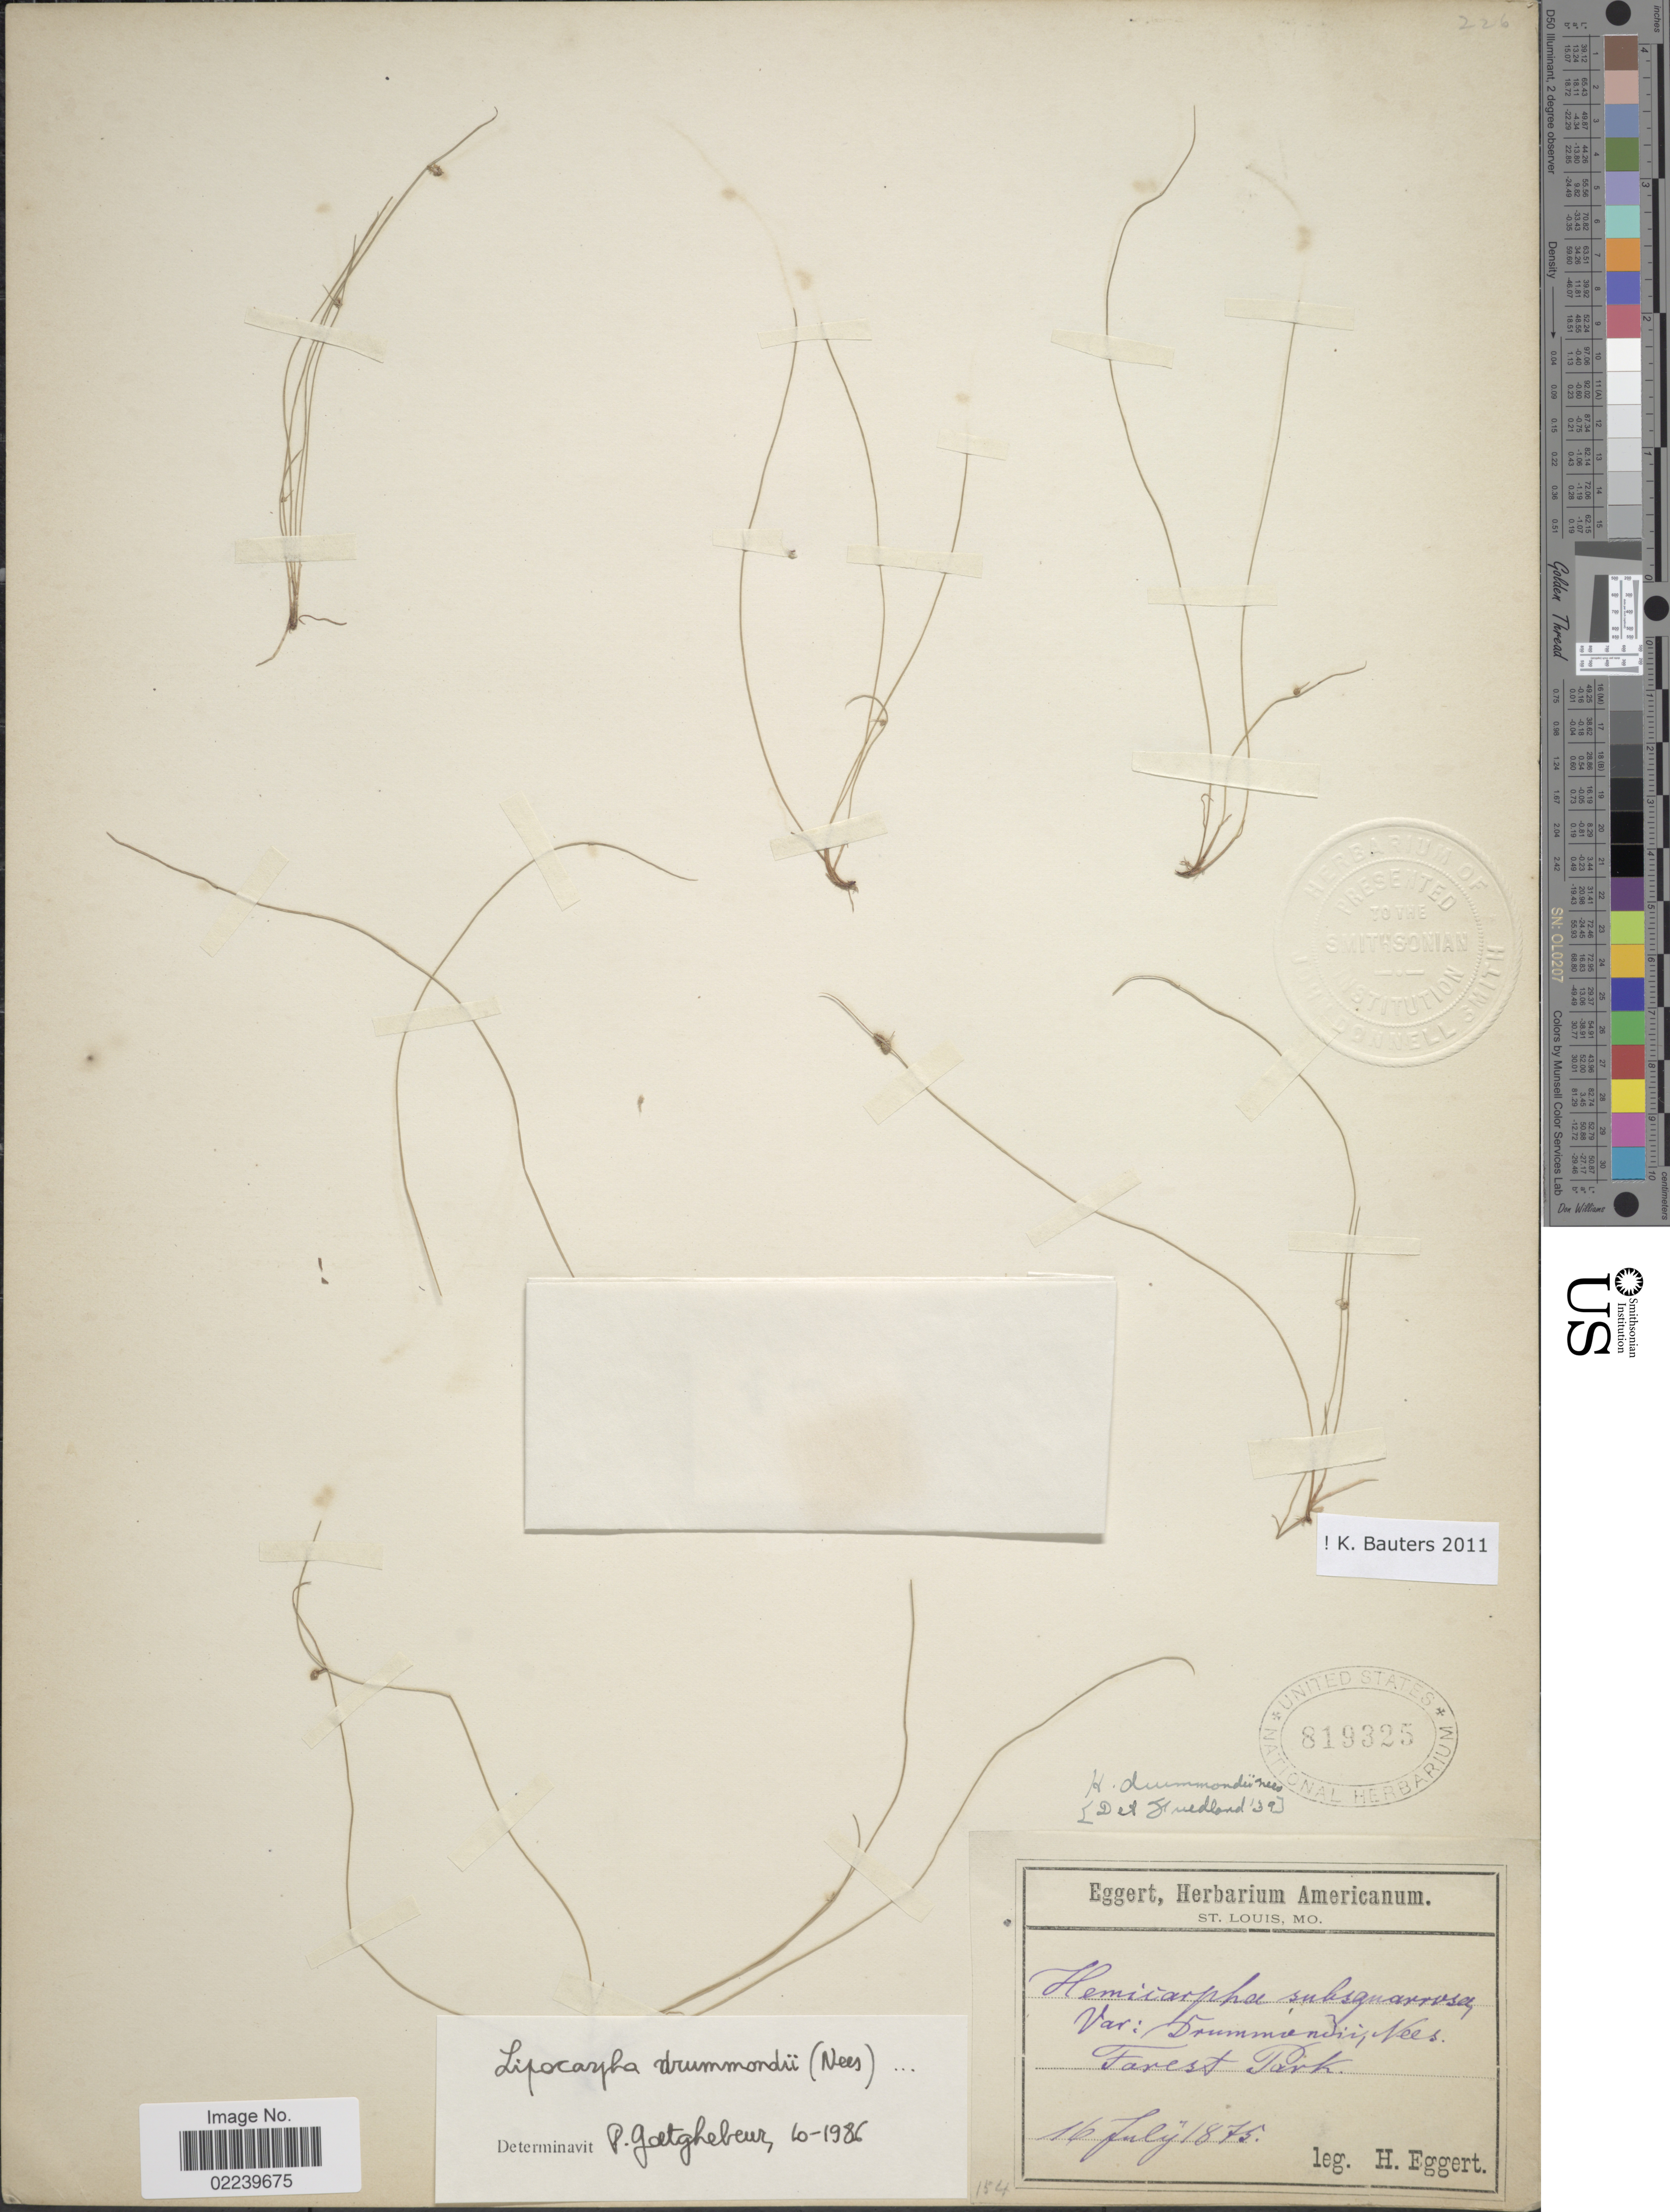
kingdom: Plantae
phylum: Tracheophyta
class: Liliopsida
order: Poales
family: Cyperaceae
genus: Cyperus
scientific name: Cyperus hemidrummondii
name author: Goetgh.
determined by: Strong, M. T., (US), Smithsonian Institution - National Museum of Natural History (UNITED STATES)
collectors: H. Eggert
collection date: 1875-07-16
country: United States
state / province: Missouri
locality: Forest Park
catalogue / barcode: US 819325